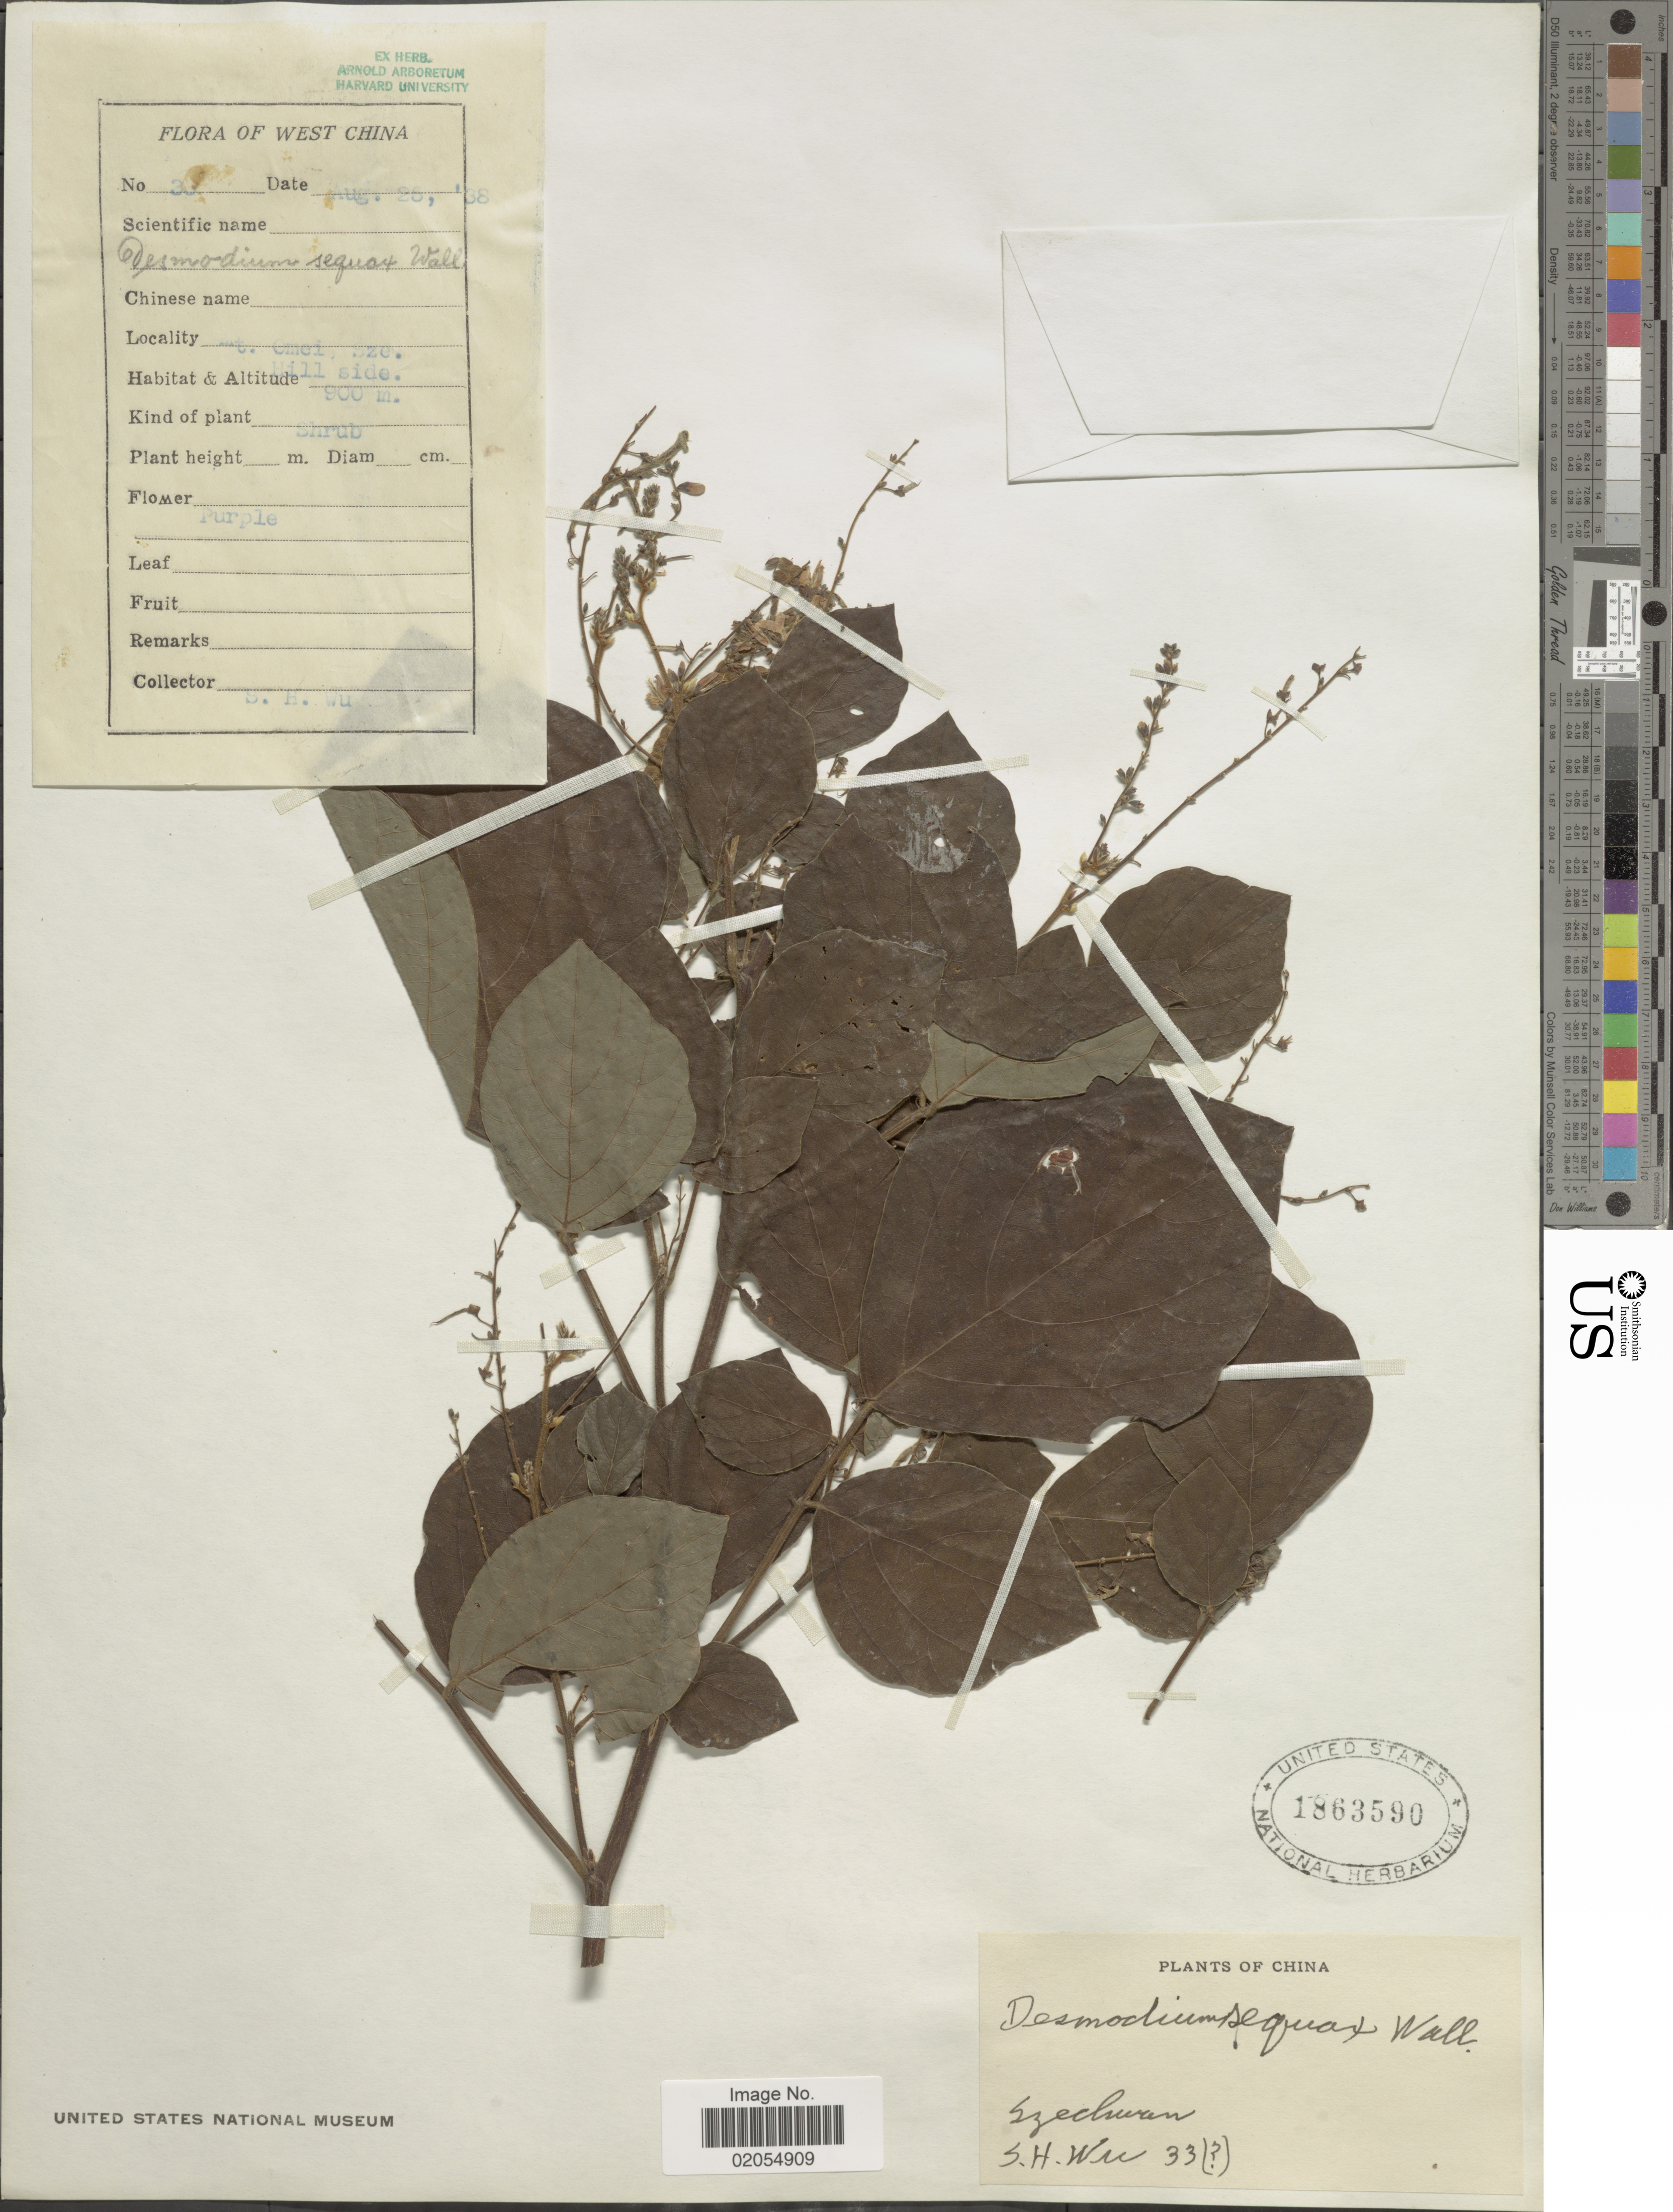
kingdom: Plantae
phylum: Tracheophyta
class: Magnoliopsida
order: Fabales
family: Fabaceae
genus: Puhuaea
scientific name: Puhuaea sequax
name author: (Wall.) H. Ohashi & K. Ohashi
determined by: Strong, Mark T., (BOT), Smithsonian Institution - National Museum of Natural History (UNITED STATES)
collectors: S. Wu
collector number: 33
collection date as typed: Transcribed d/m/y: 25/8/38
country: China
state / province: Sichuan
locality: Szechwan, Mt. Emei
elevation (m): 900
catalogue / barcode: US 1863590